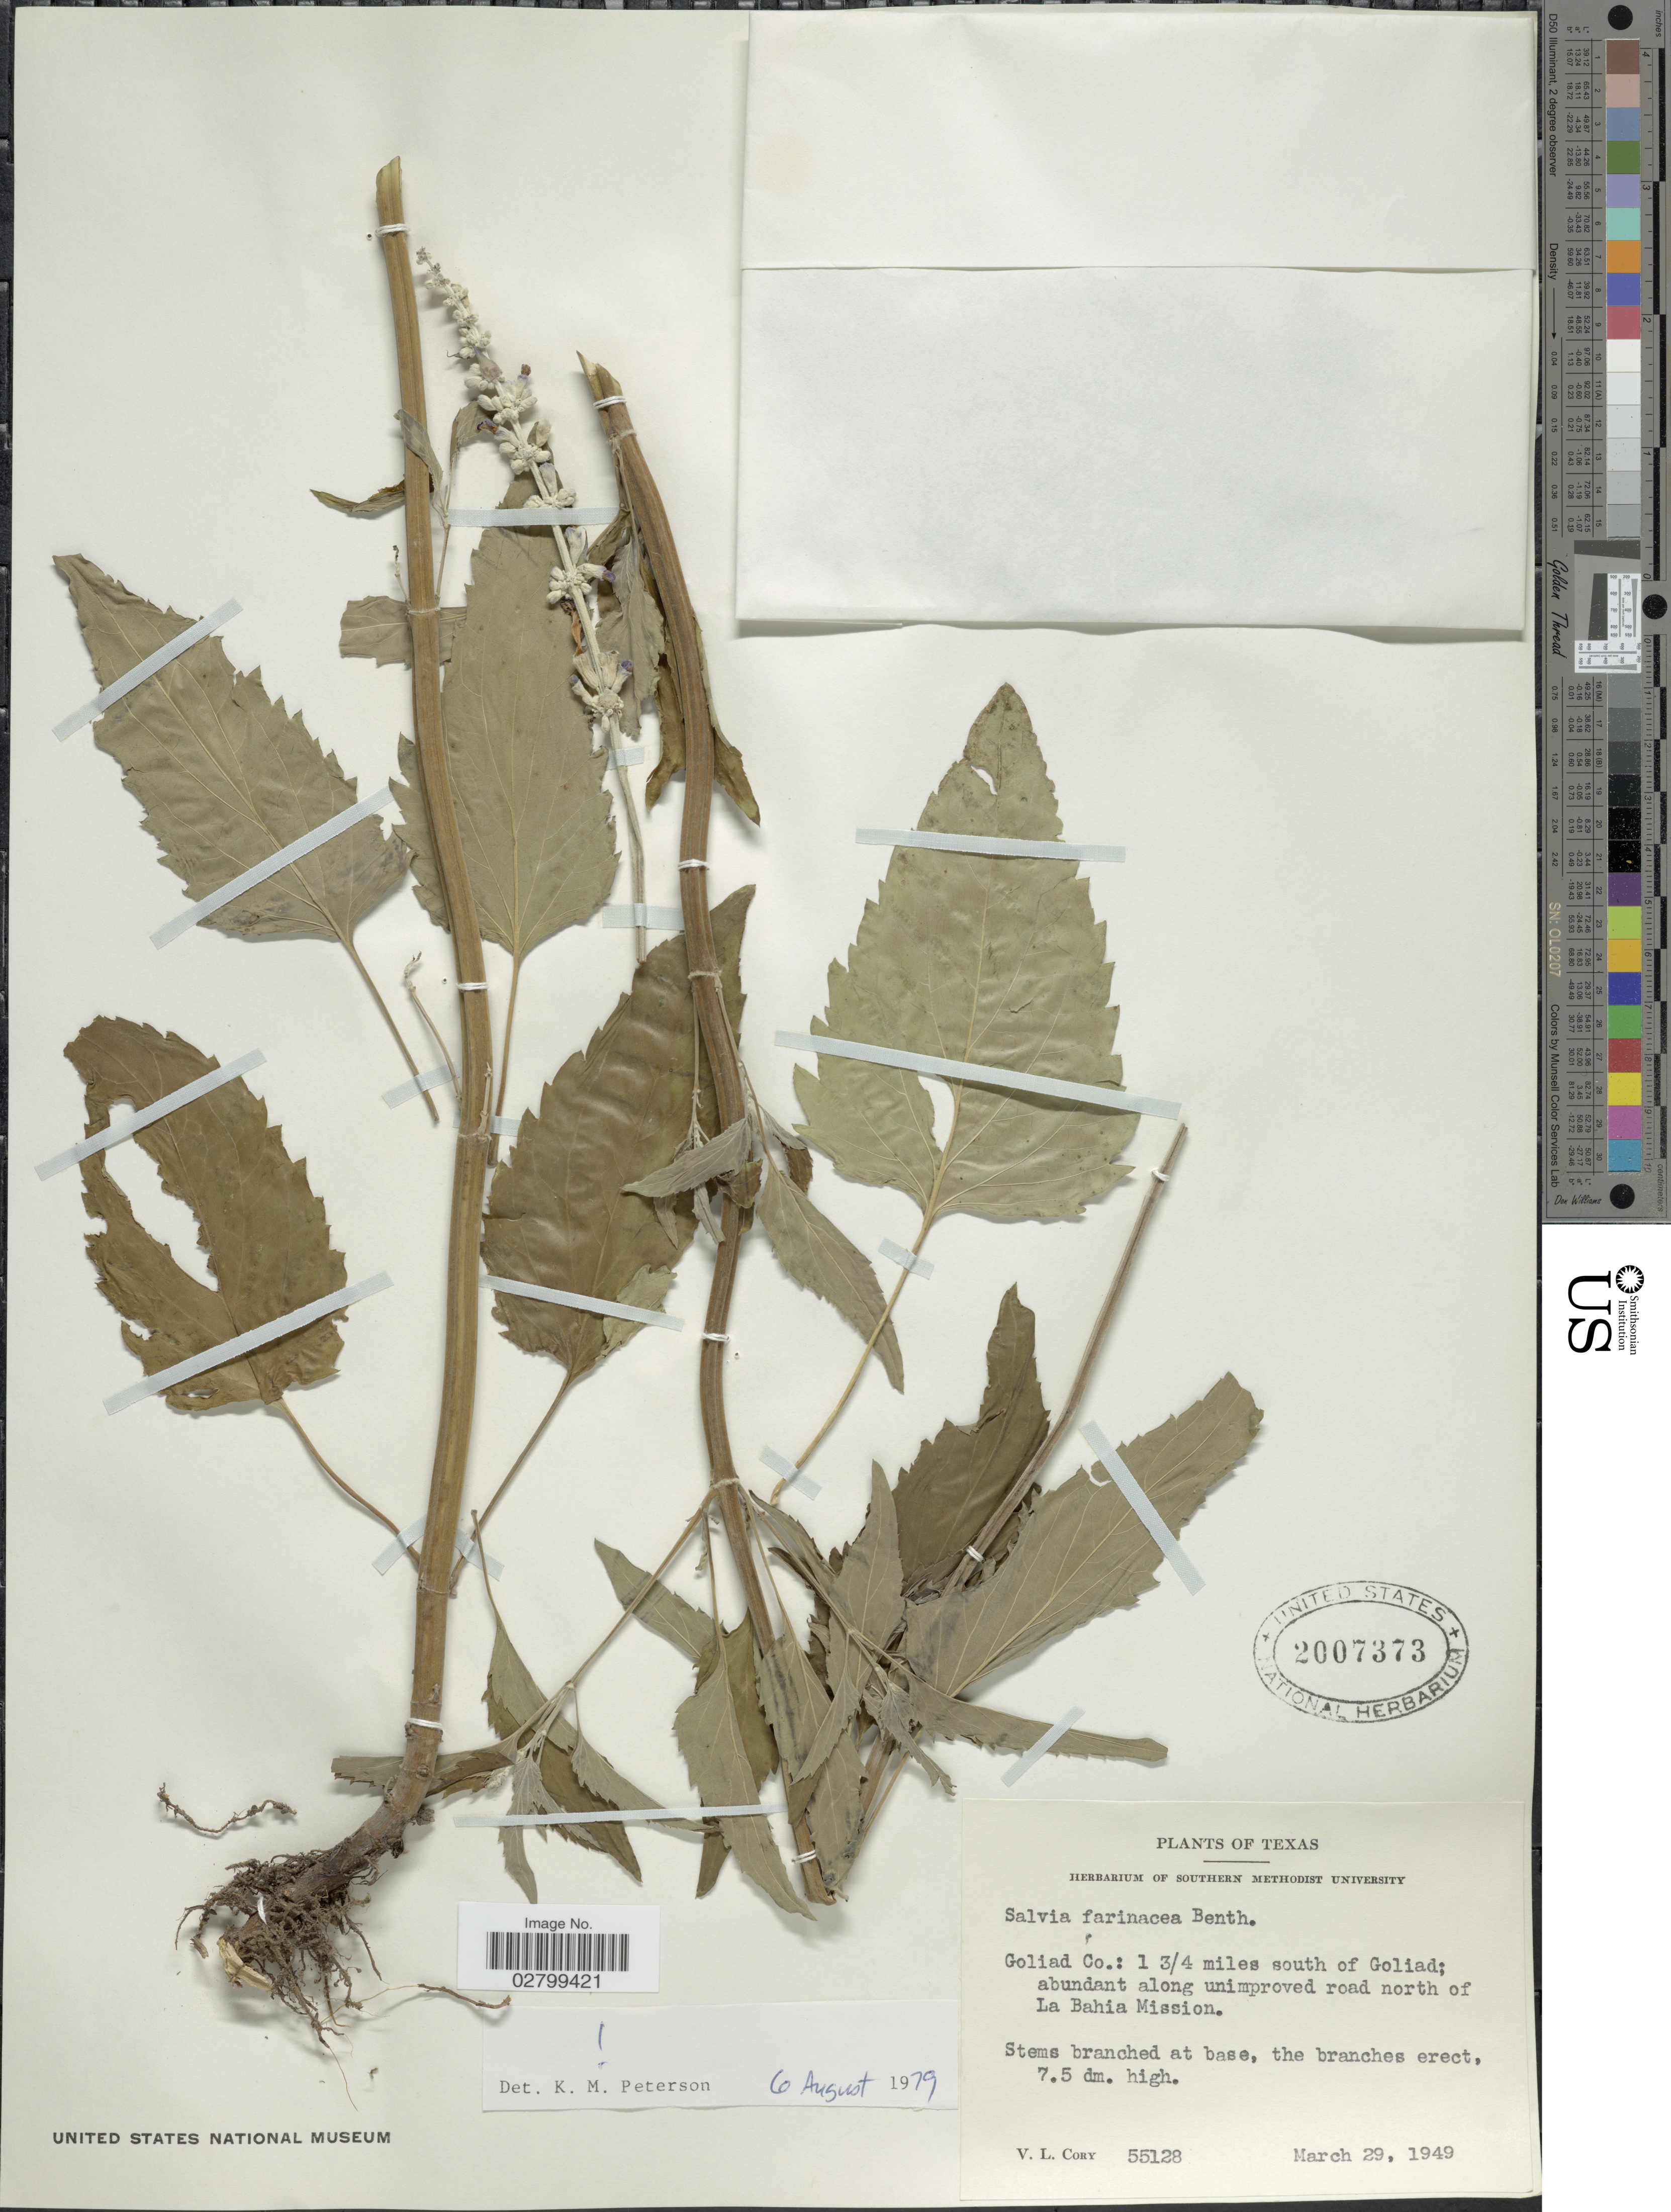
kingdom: Plantae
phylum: Tracheophyta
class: Magnoliopsida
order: Lamiales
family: Lamiaceae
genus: Salvia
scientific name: Salvia farinacea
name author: Benth.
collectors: V. Cory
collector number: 55128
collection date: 1949-03-29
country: United States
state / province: Texas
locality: Goliad Co.: 1 ¾ miles south of Goliad; abundant along unimproved road north of La Bahia Mission.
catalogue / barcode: US 2007373